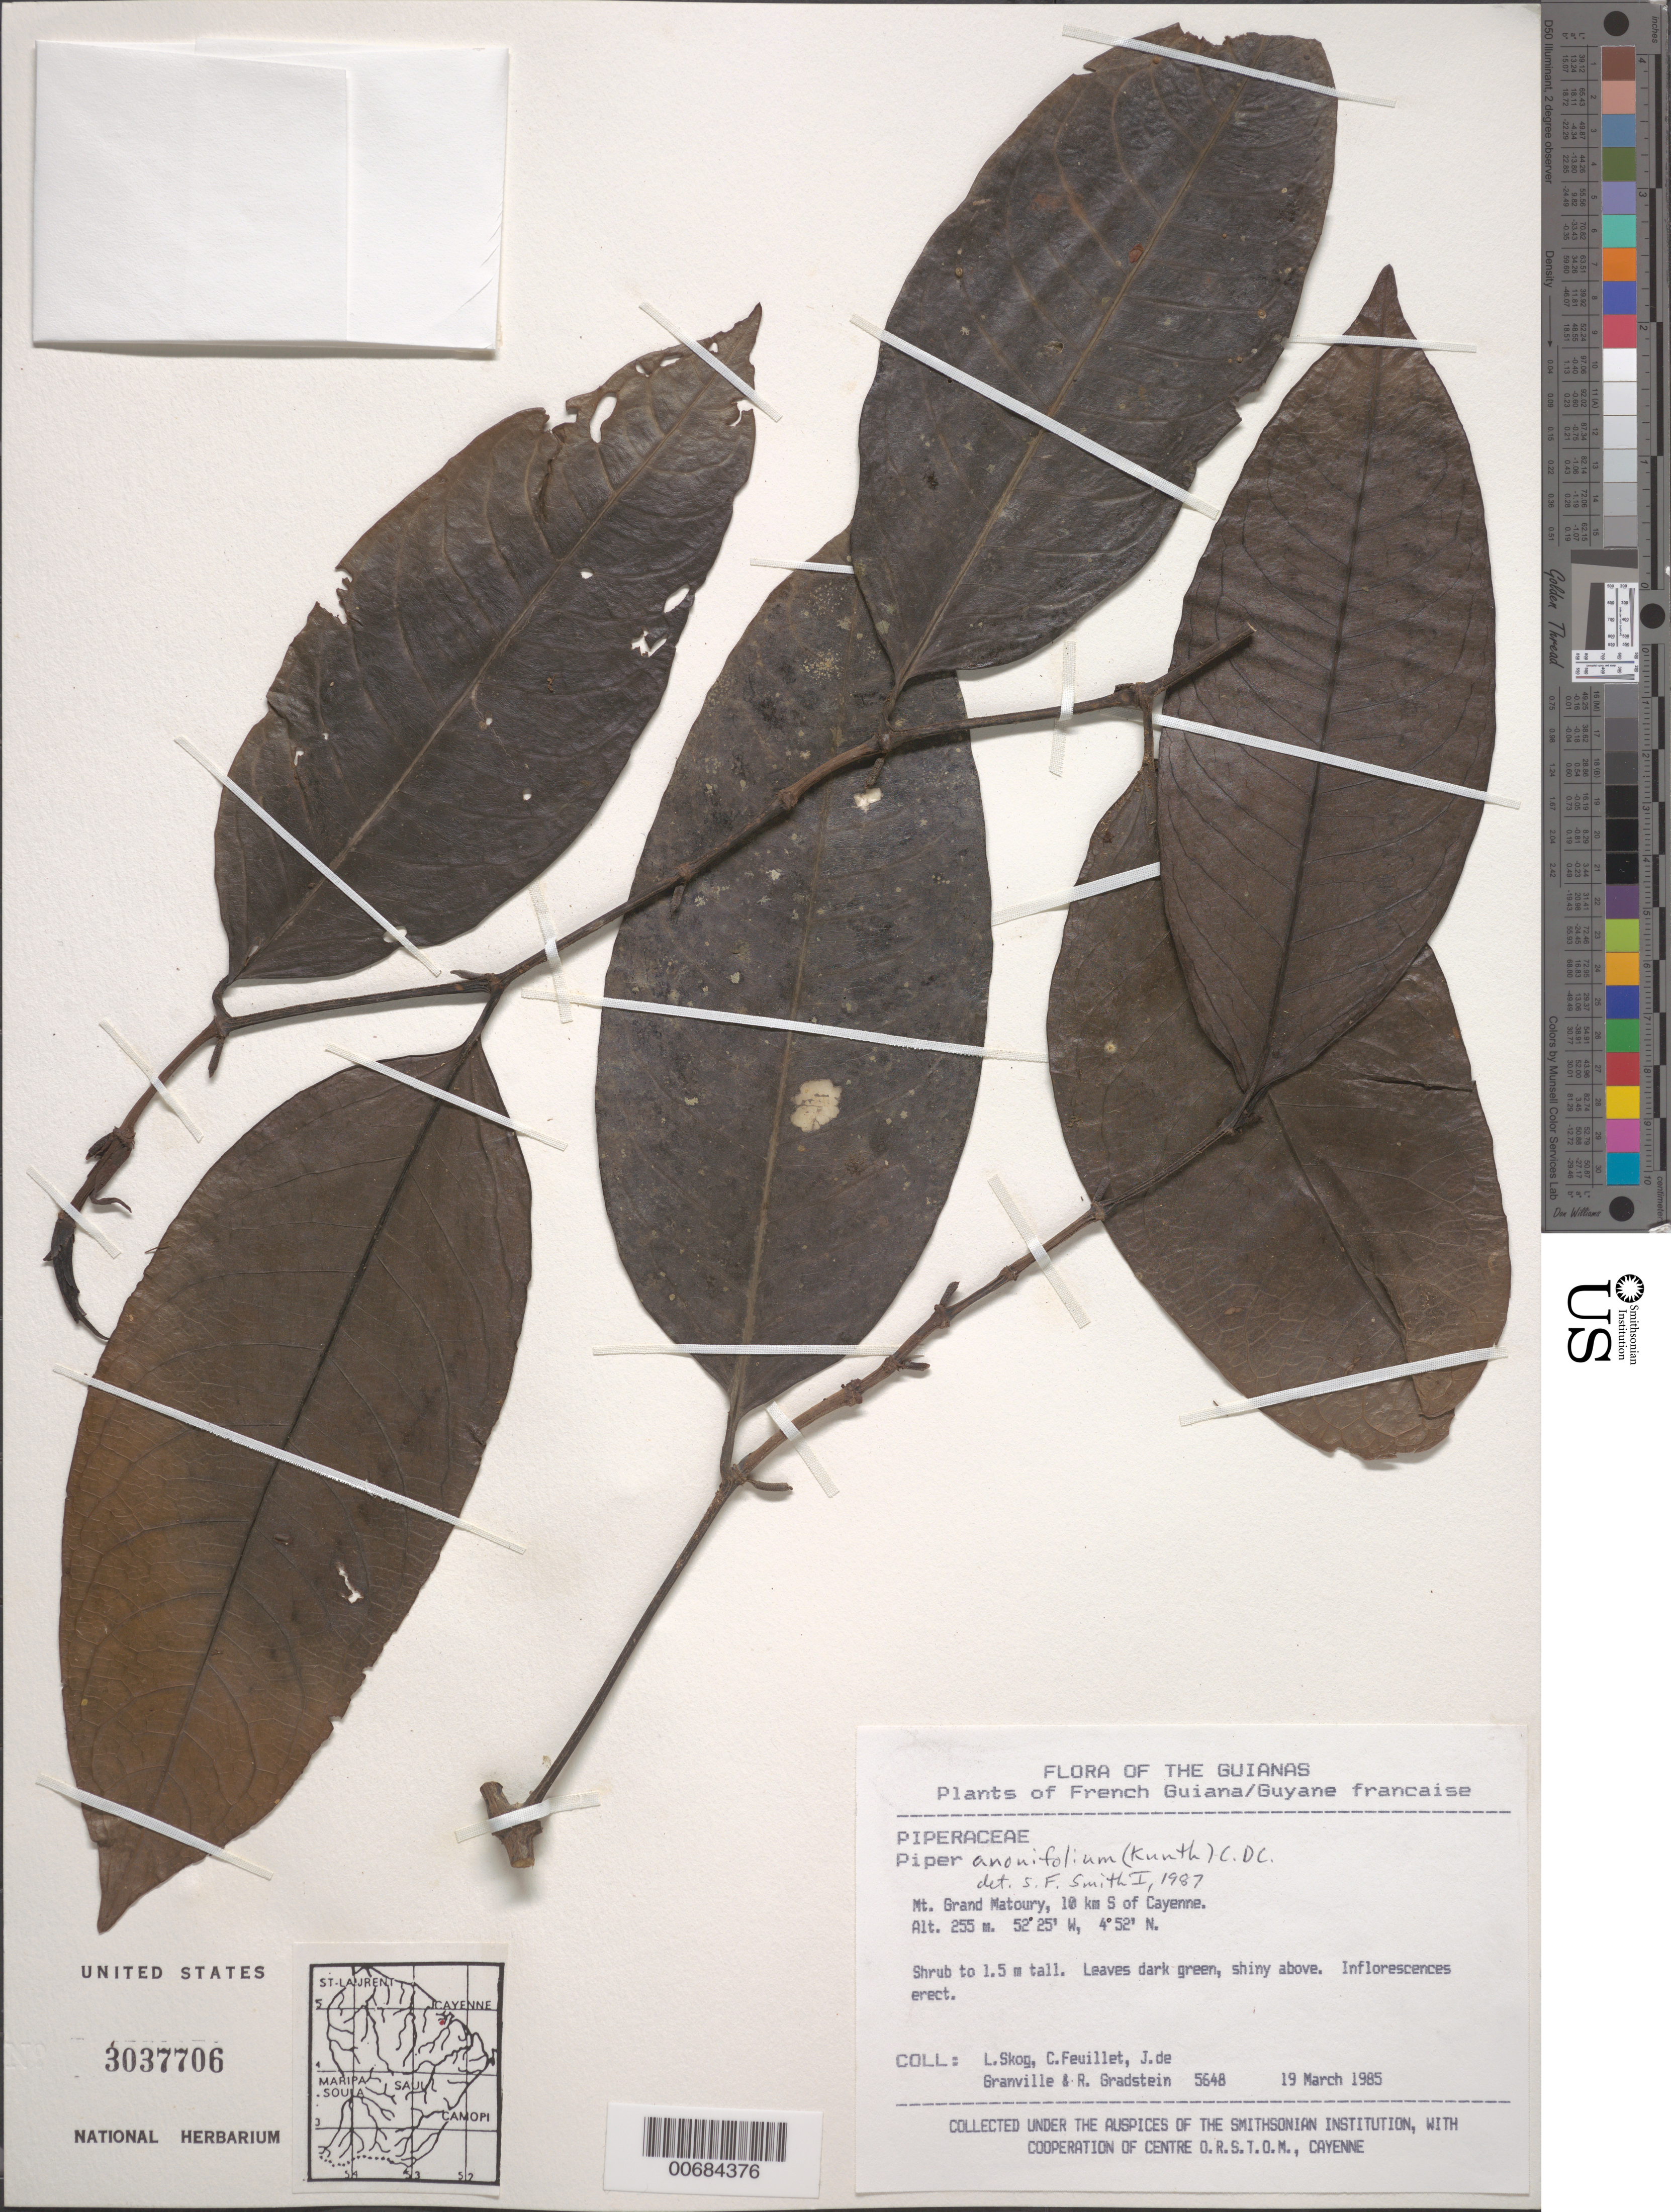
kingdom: Plantae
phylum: Tracheophyta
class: Magnoliopsida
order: Piperales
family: Piperaceae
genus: Piper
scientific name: Piper anonifolium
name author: (Kunth) C. DC.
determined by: Smith, Stephen F., (US), NMNH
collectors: L. E. Skog, C. Feuillet, J.-J. de Granville & R. Gradstein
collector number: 5648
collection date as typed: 19 March 1985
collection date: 1985-03-19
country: French Guiana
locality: Mt. Grand Matoury, 10 km S of Cayenne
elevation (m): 255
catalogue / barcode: US 3037706